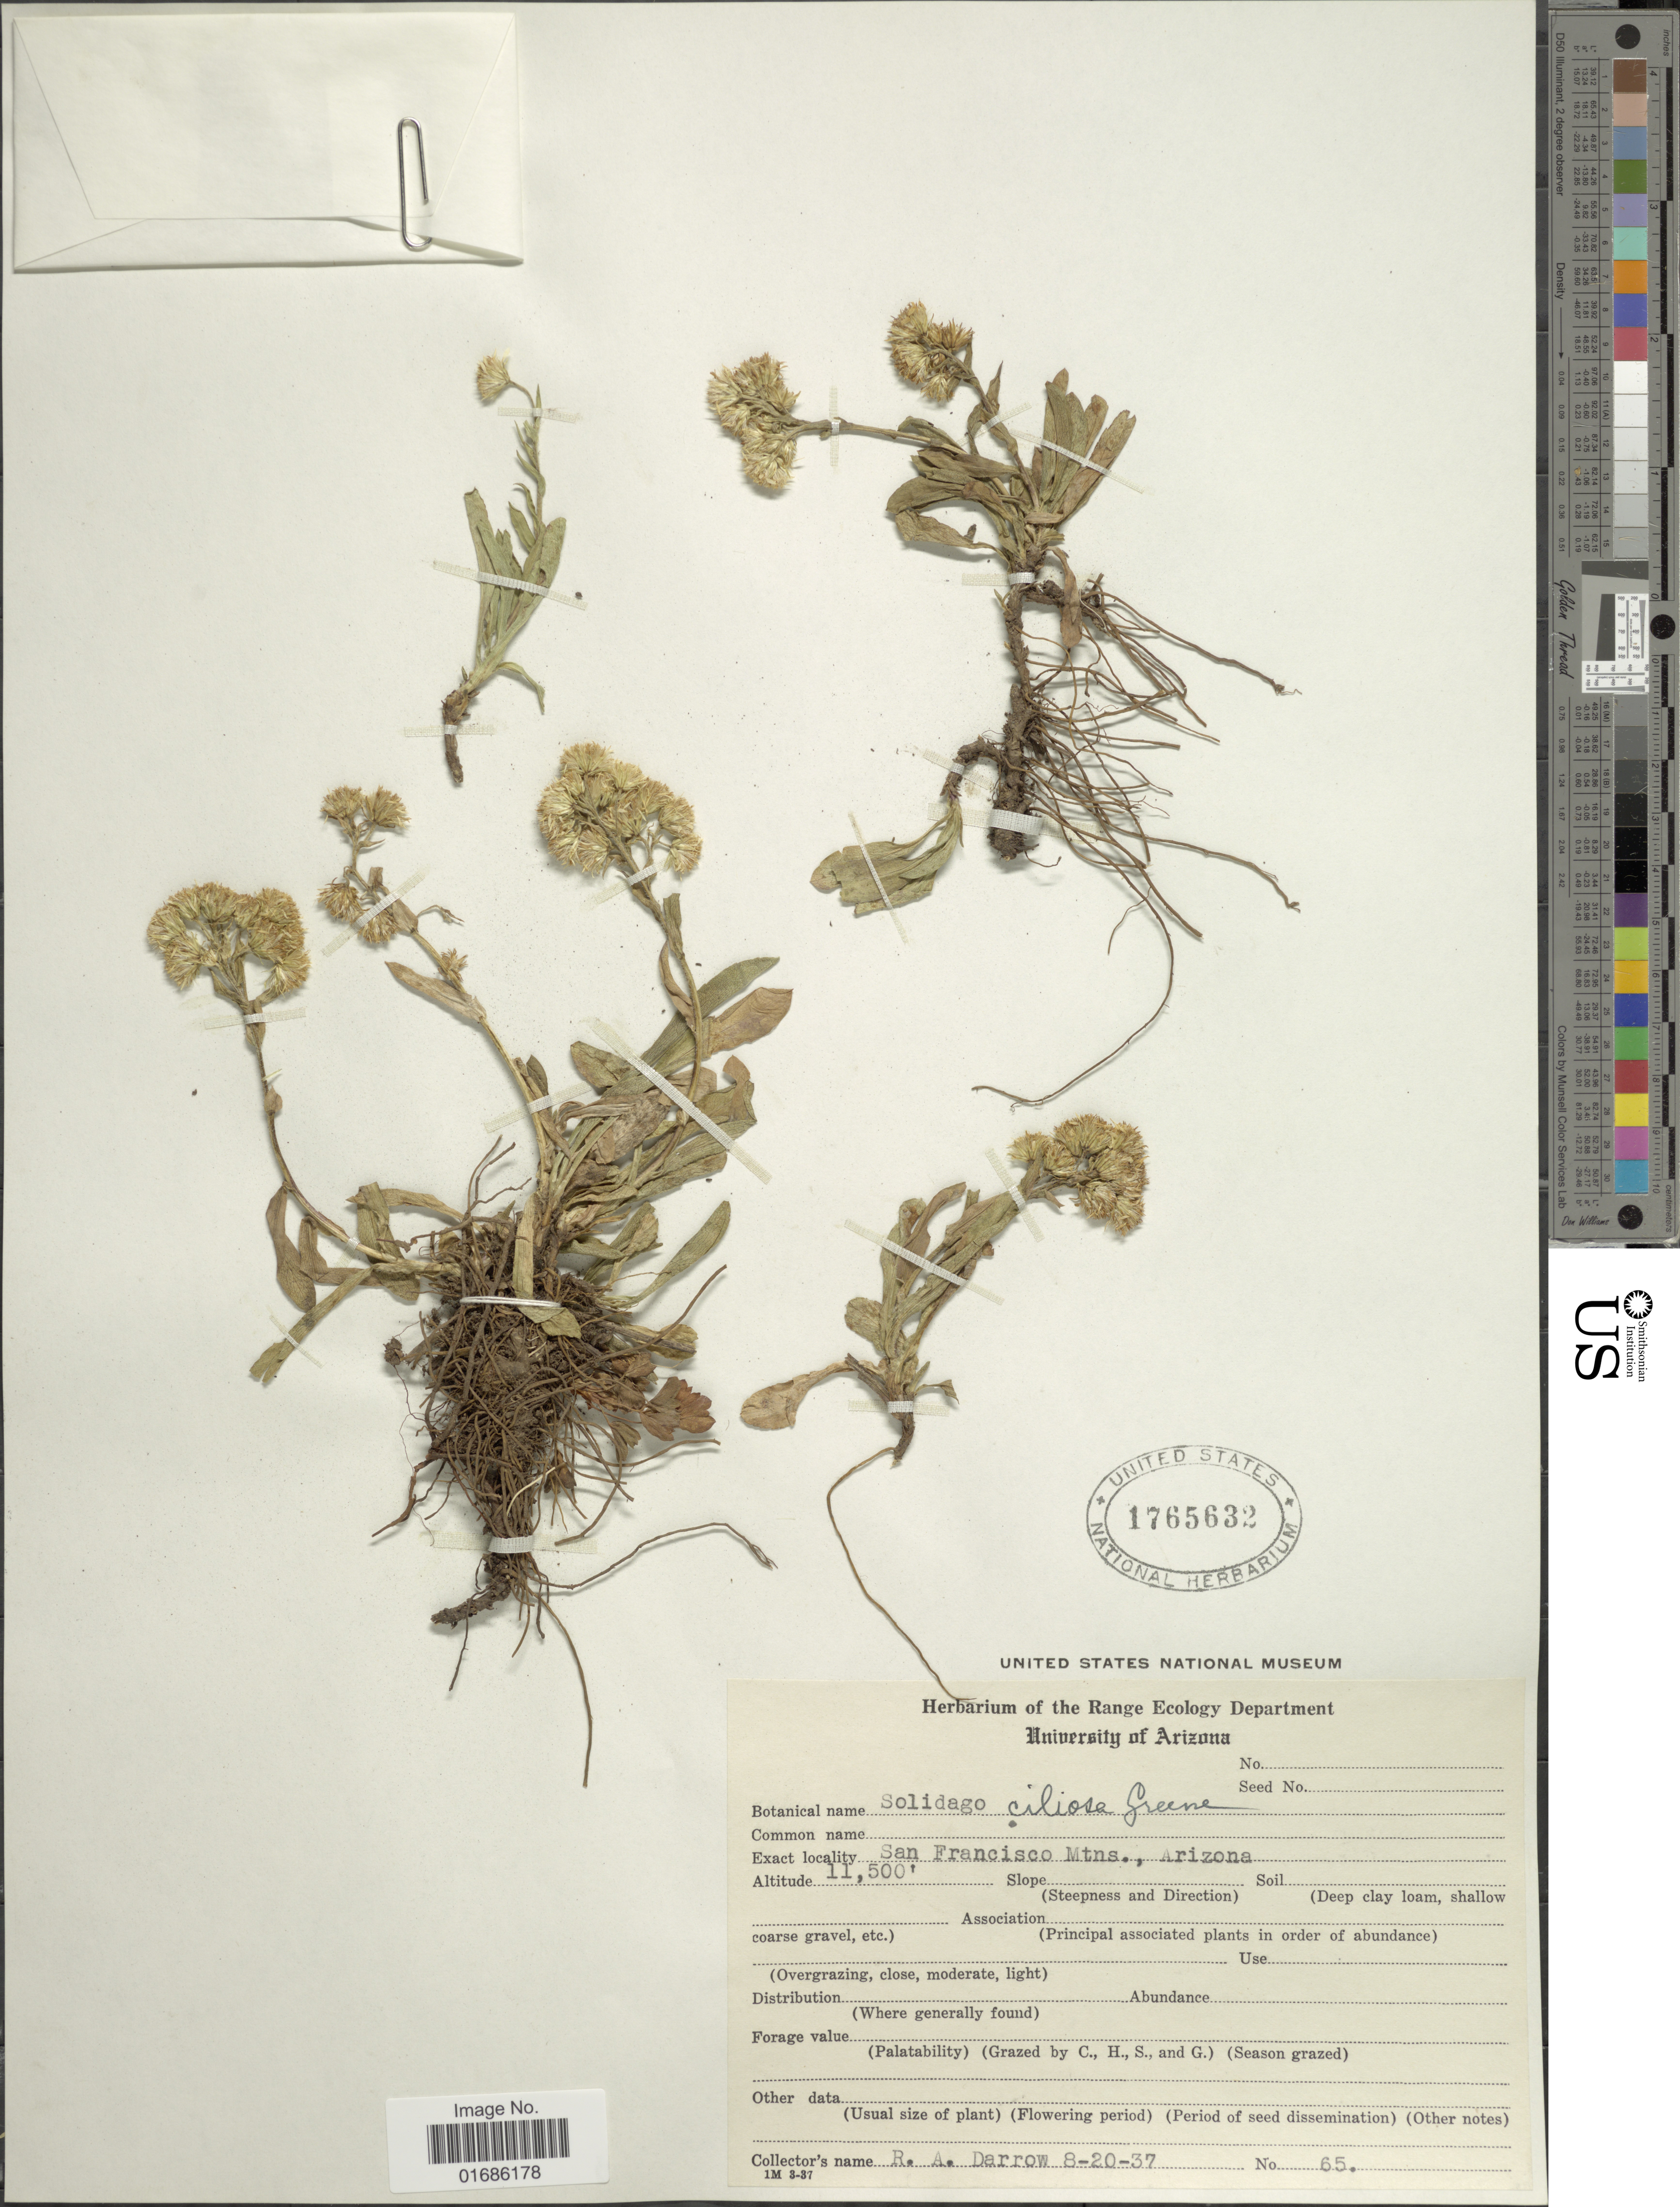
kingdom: Plantae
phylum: Tracheophyta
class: Magnoliopsida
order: Asterales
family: Asteraceae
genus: Solidago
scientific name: Solidago ciliosa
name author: Greene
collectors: R. A. Darrow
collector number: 65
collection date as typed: Transcribed d/m/y: 20/8/37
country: United States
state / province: Arizona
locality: San Francisco Mts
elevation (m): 3505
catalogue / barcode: US 1765632